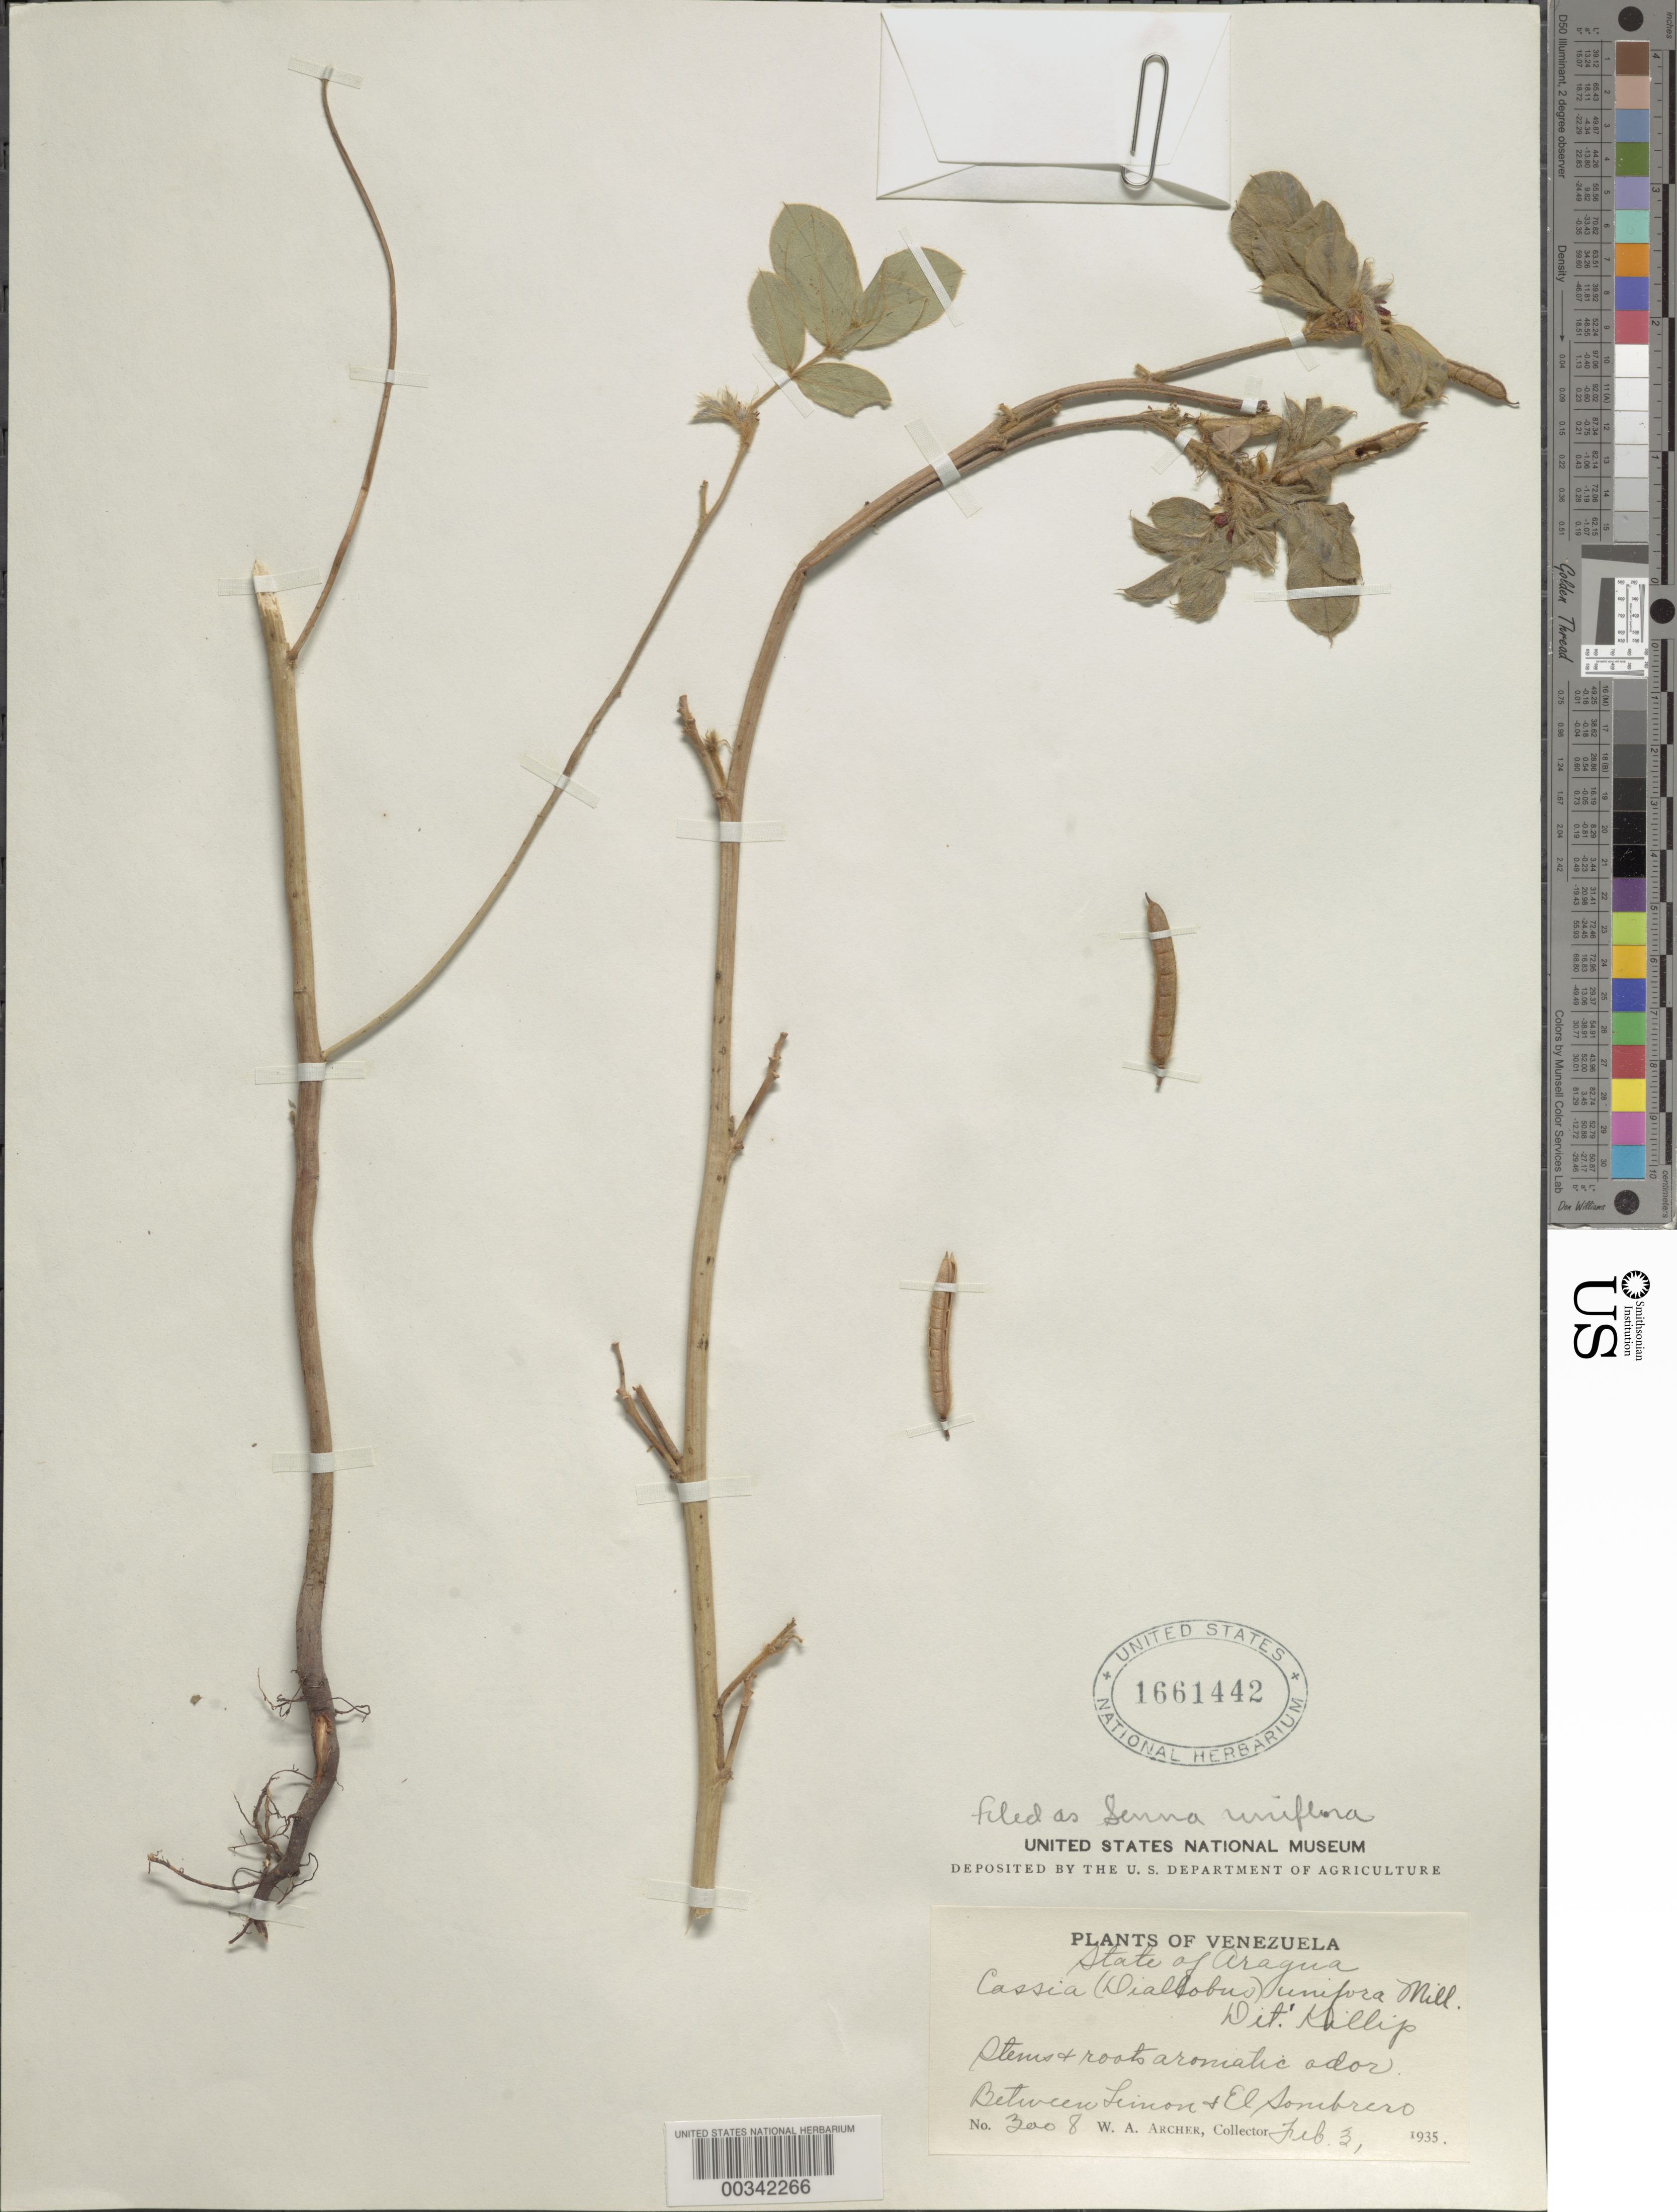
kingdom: Plantae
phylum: Tracheophyta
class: Magnoliopsida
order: Fabales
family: Fabaceae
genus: Senna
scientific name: Senna uniflora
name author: (Mill.) H.S. Irwin & Barneby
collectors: W. A. Archer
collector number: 3008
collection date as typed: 03 Feb 1935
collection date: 1935-02-03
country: Venezuela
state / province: Aragua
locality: Between limon and el sombrero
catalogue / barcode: US 1661442